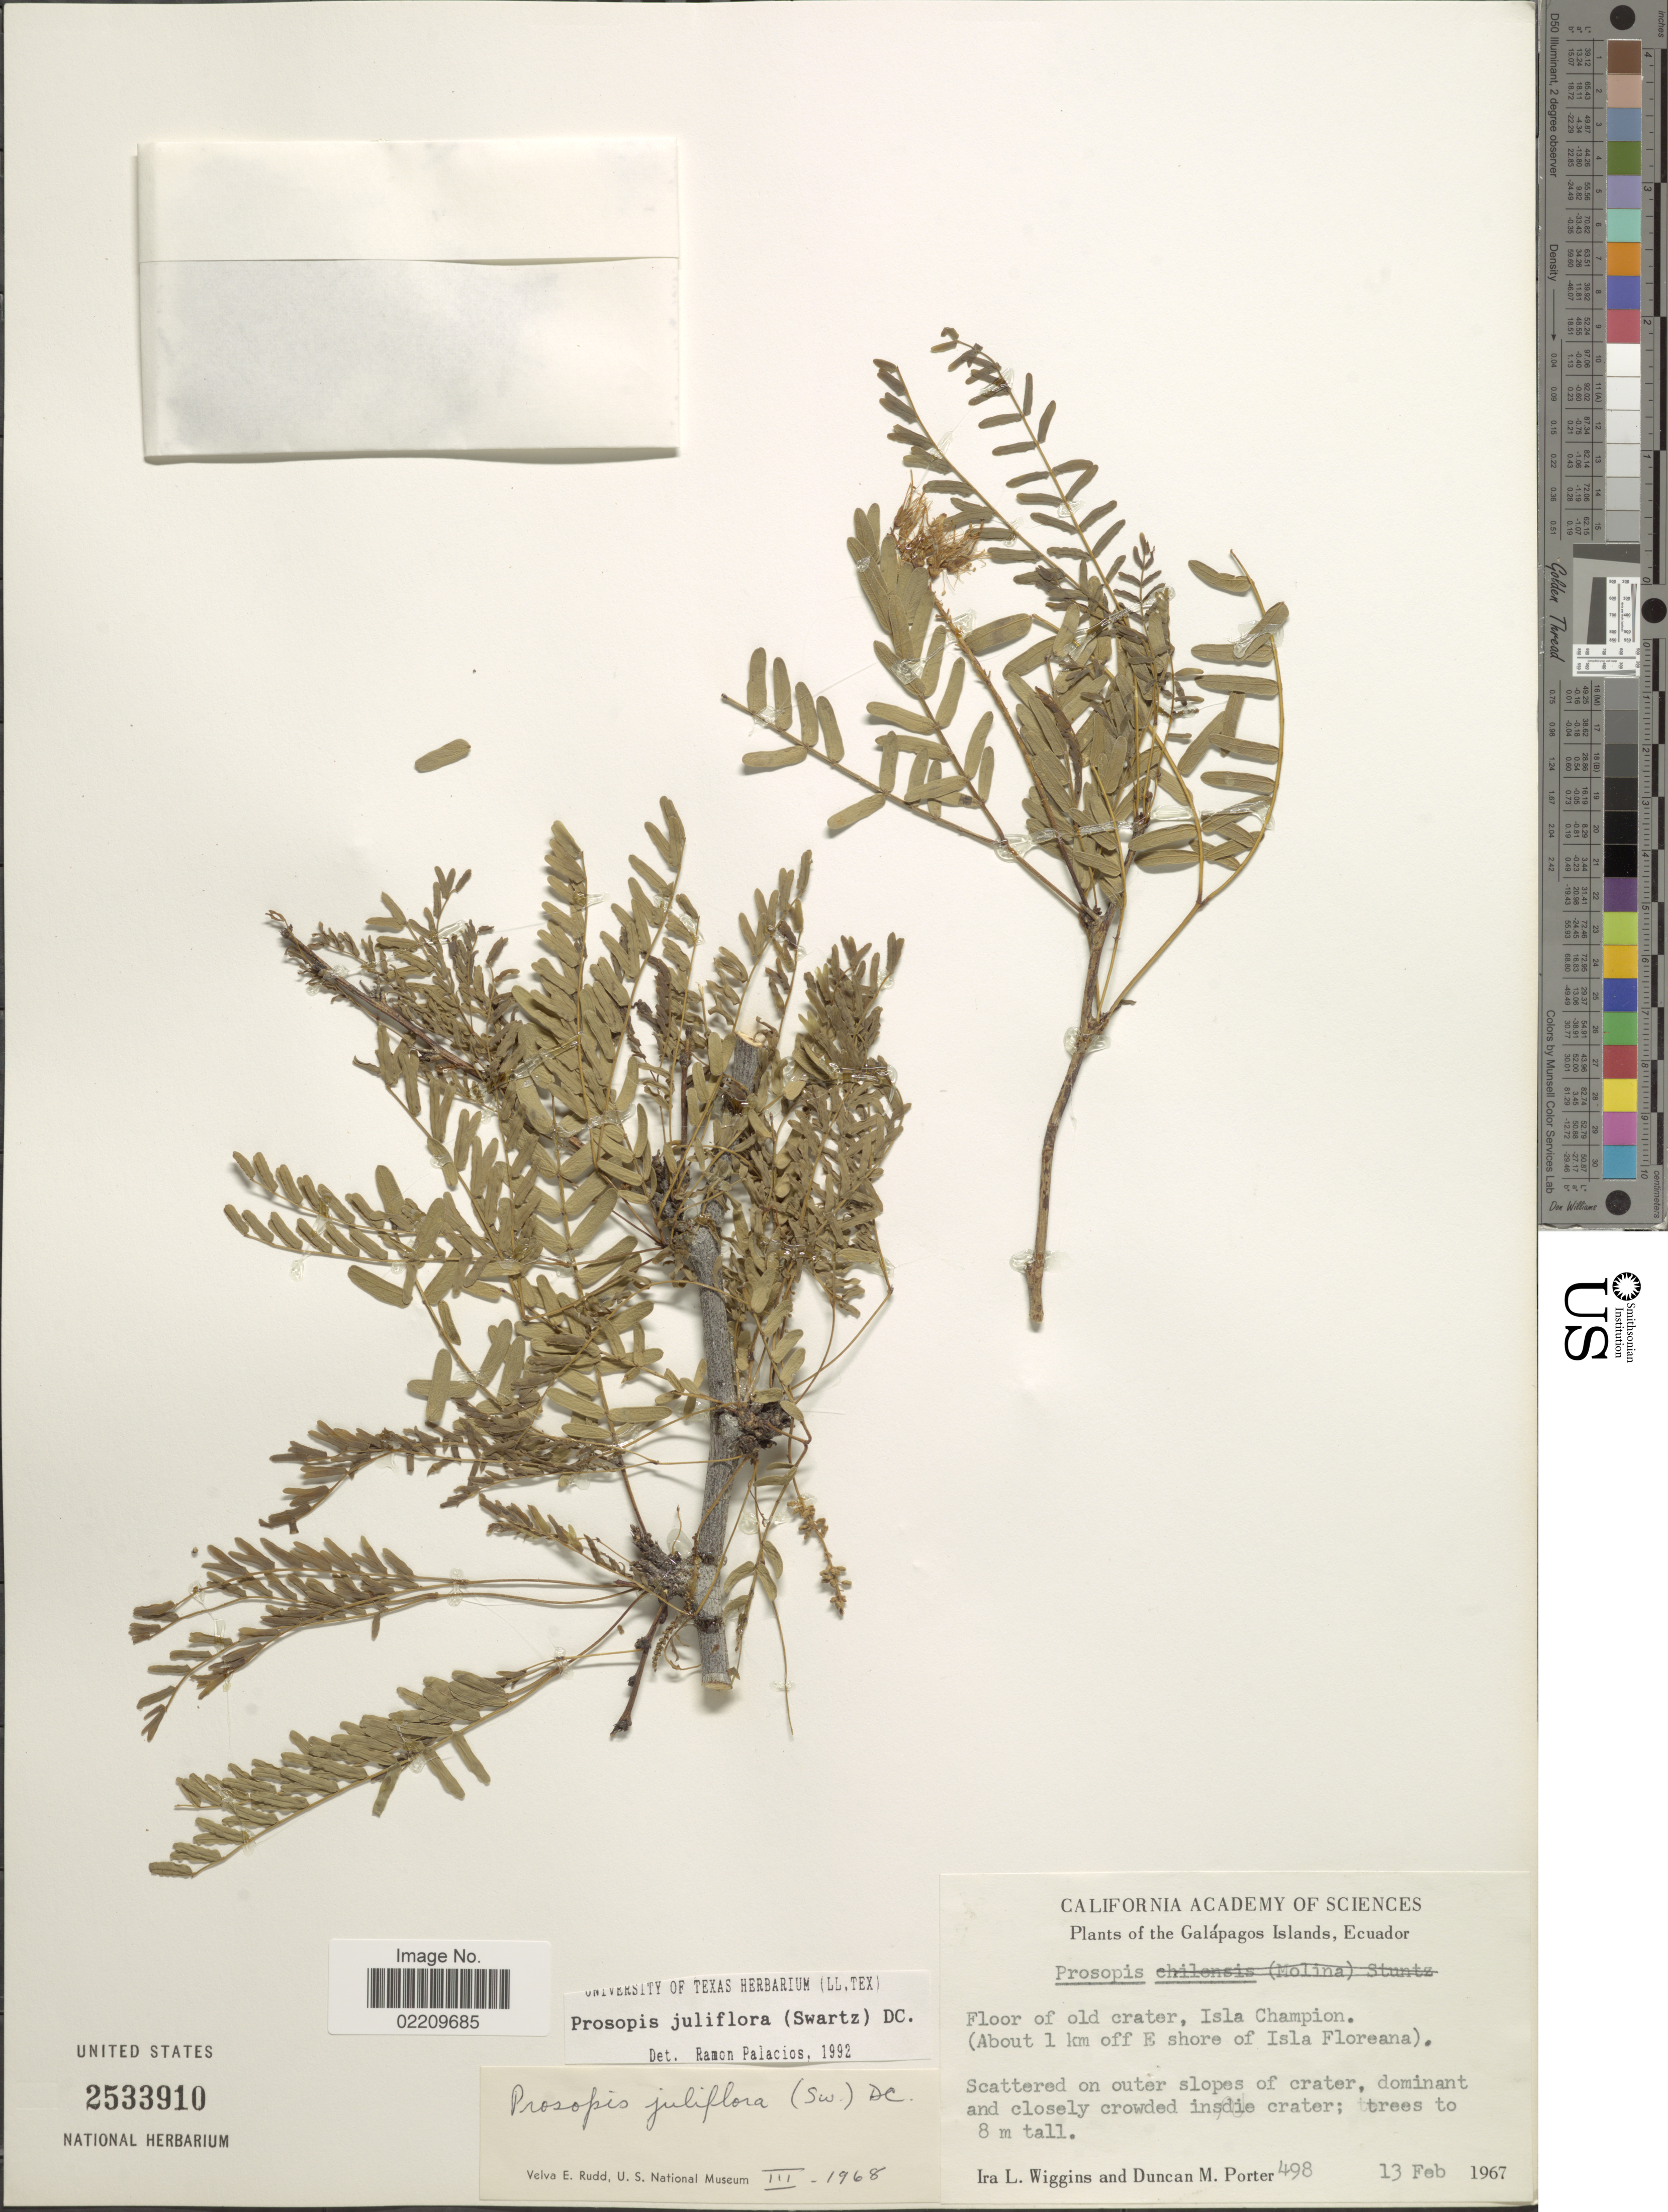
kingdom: Plantae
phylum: Tracheophyta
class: Magnoliopsida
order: Fabales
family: Fabaceae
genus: Neltuma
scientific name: Neltuma juliflora var. juliflora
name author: (Sw.) Raf.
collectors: I. L. Wiggins & D. Porter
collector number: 498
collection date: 1967-02-13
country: Ecuador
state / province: Colón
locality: Galápagos Islands, Ecuador. Floor of old crater, Isla Champion. (About 1 km off E shore of Isla Floreana)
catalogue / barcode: US 2533910